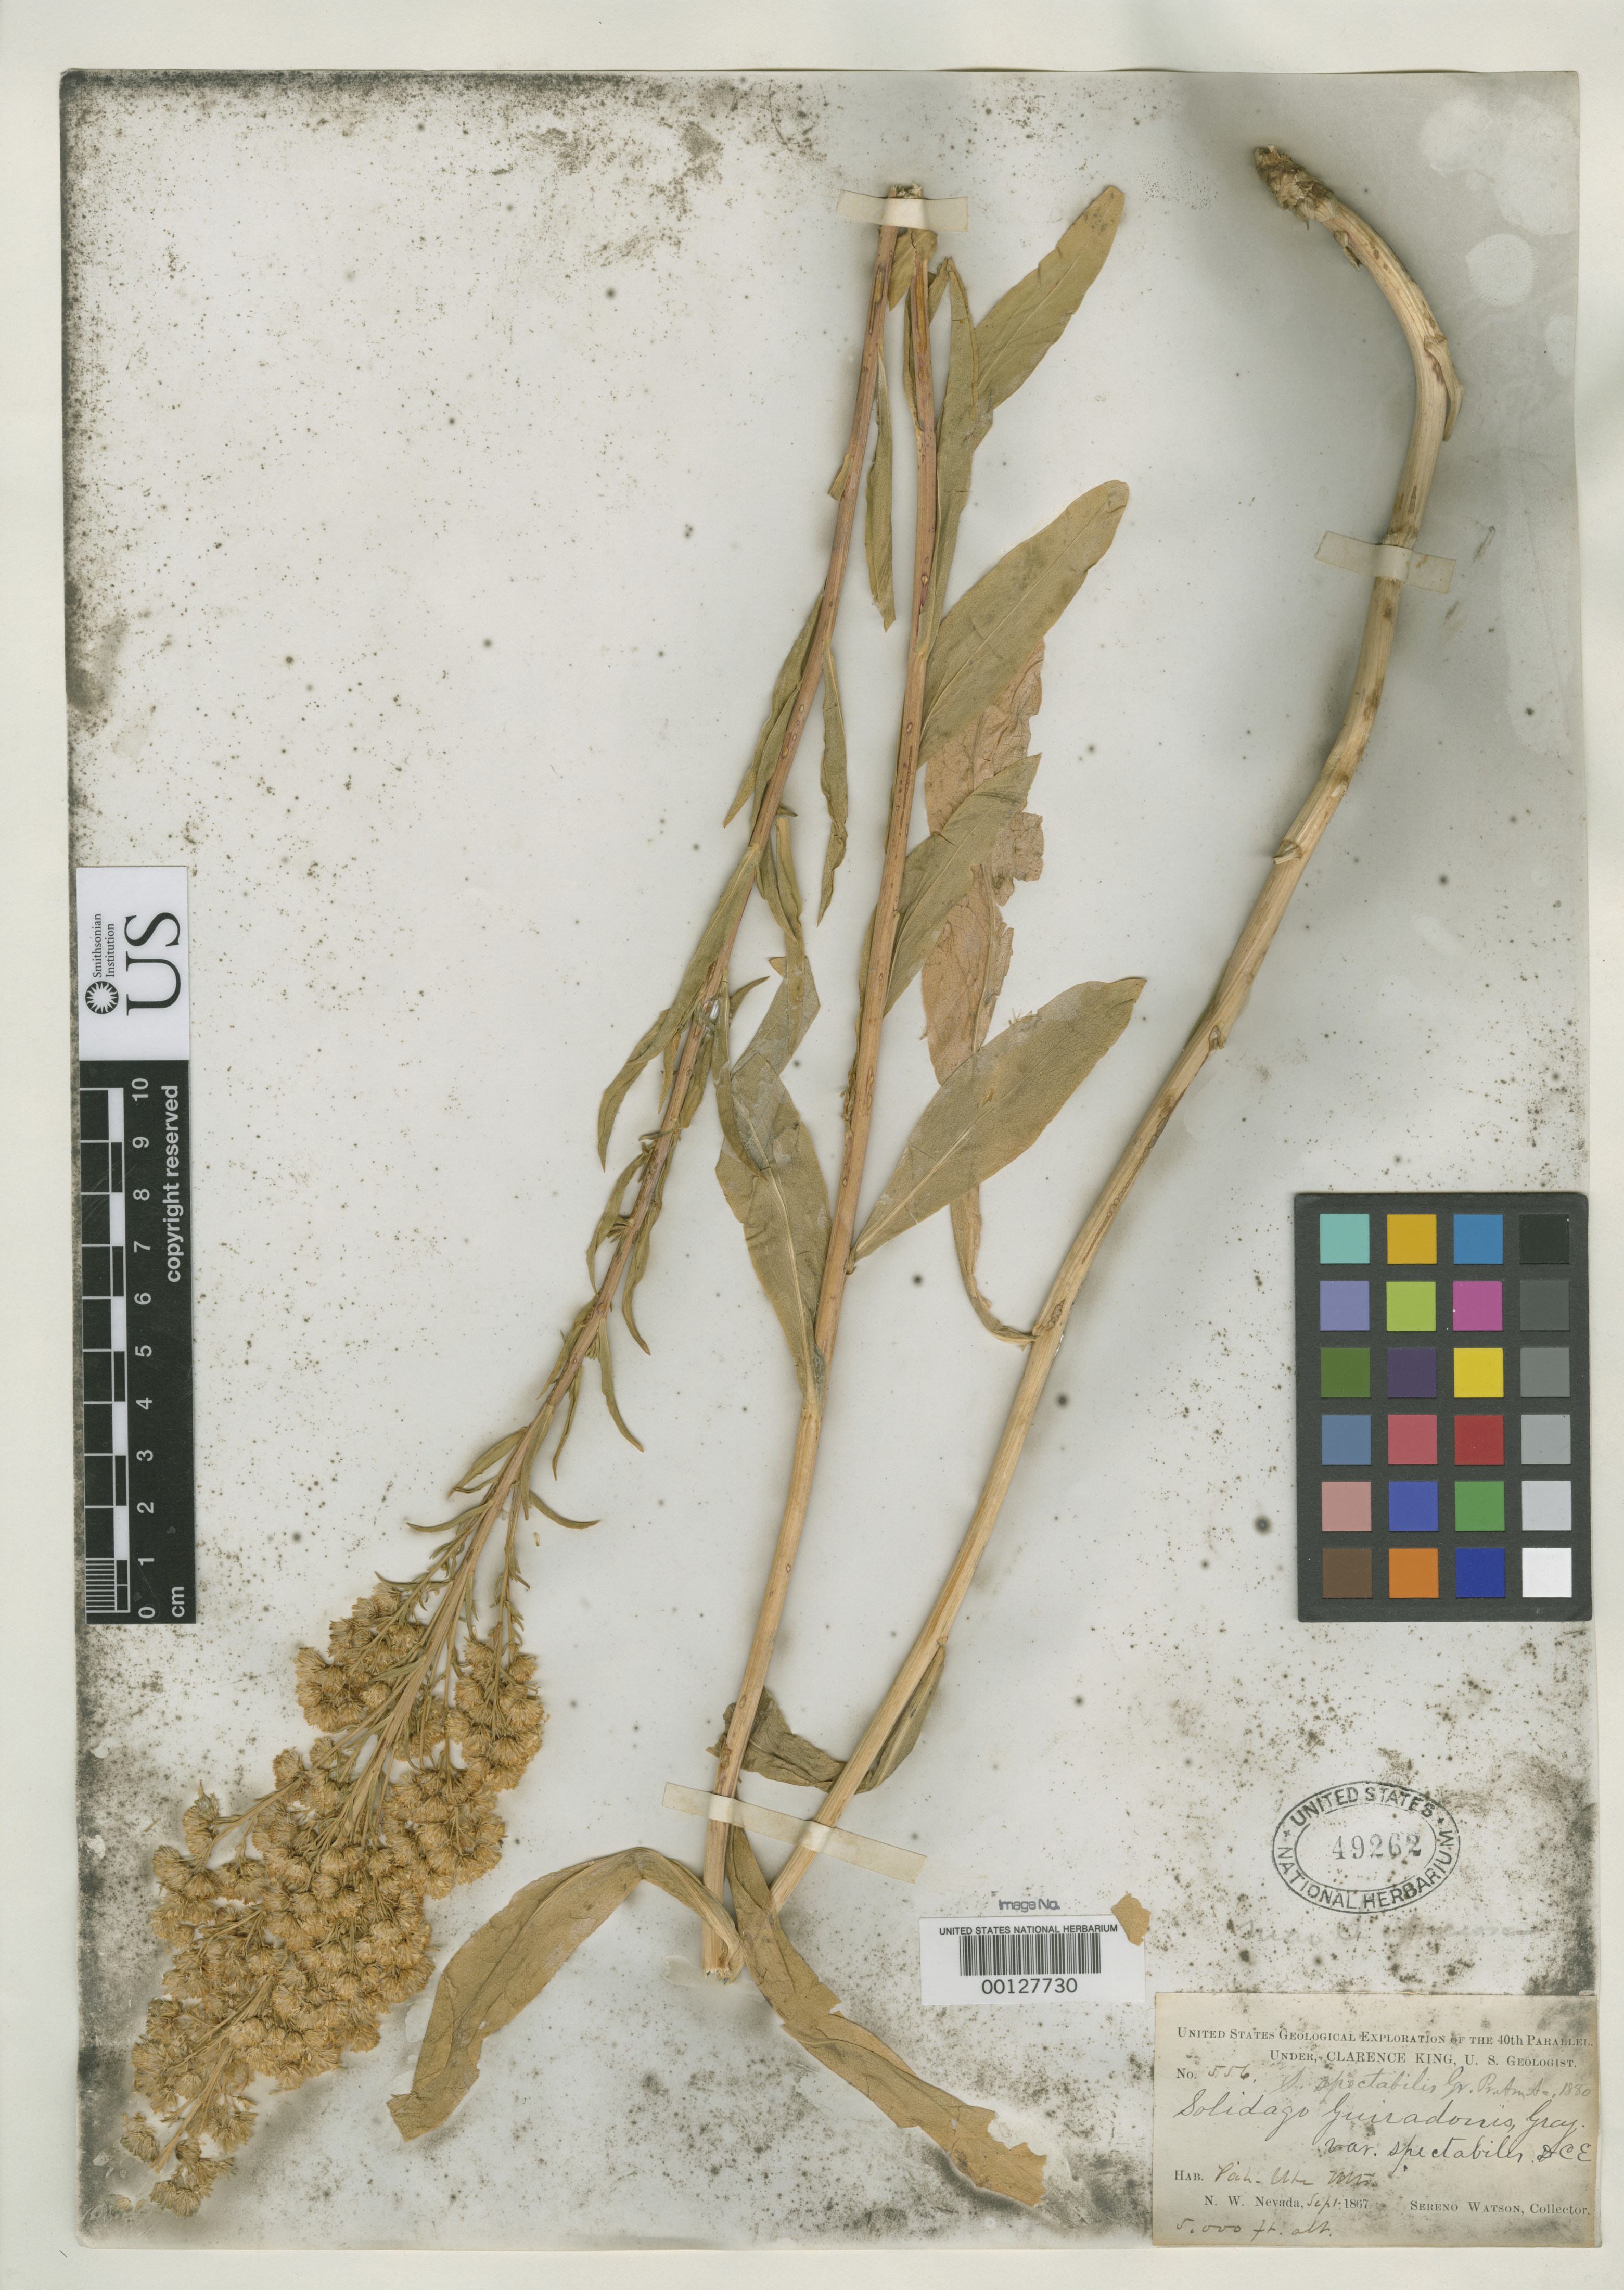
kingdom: Plantae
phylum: Tracheophyta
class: Magnoliopsida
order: Asterales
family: Asteraceae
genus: Solidago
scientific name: Solidago guiradonis var. spectabilis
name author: D.C. Eaton in C. King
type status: Isotype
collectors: S. Watson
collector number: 556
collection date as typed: Sep 1867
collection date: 1867-09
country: United States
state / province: Nevada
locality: Pahute Mountains.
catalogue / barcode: US 49262